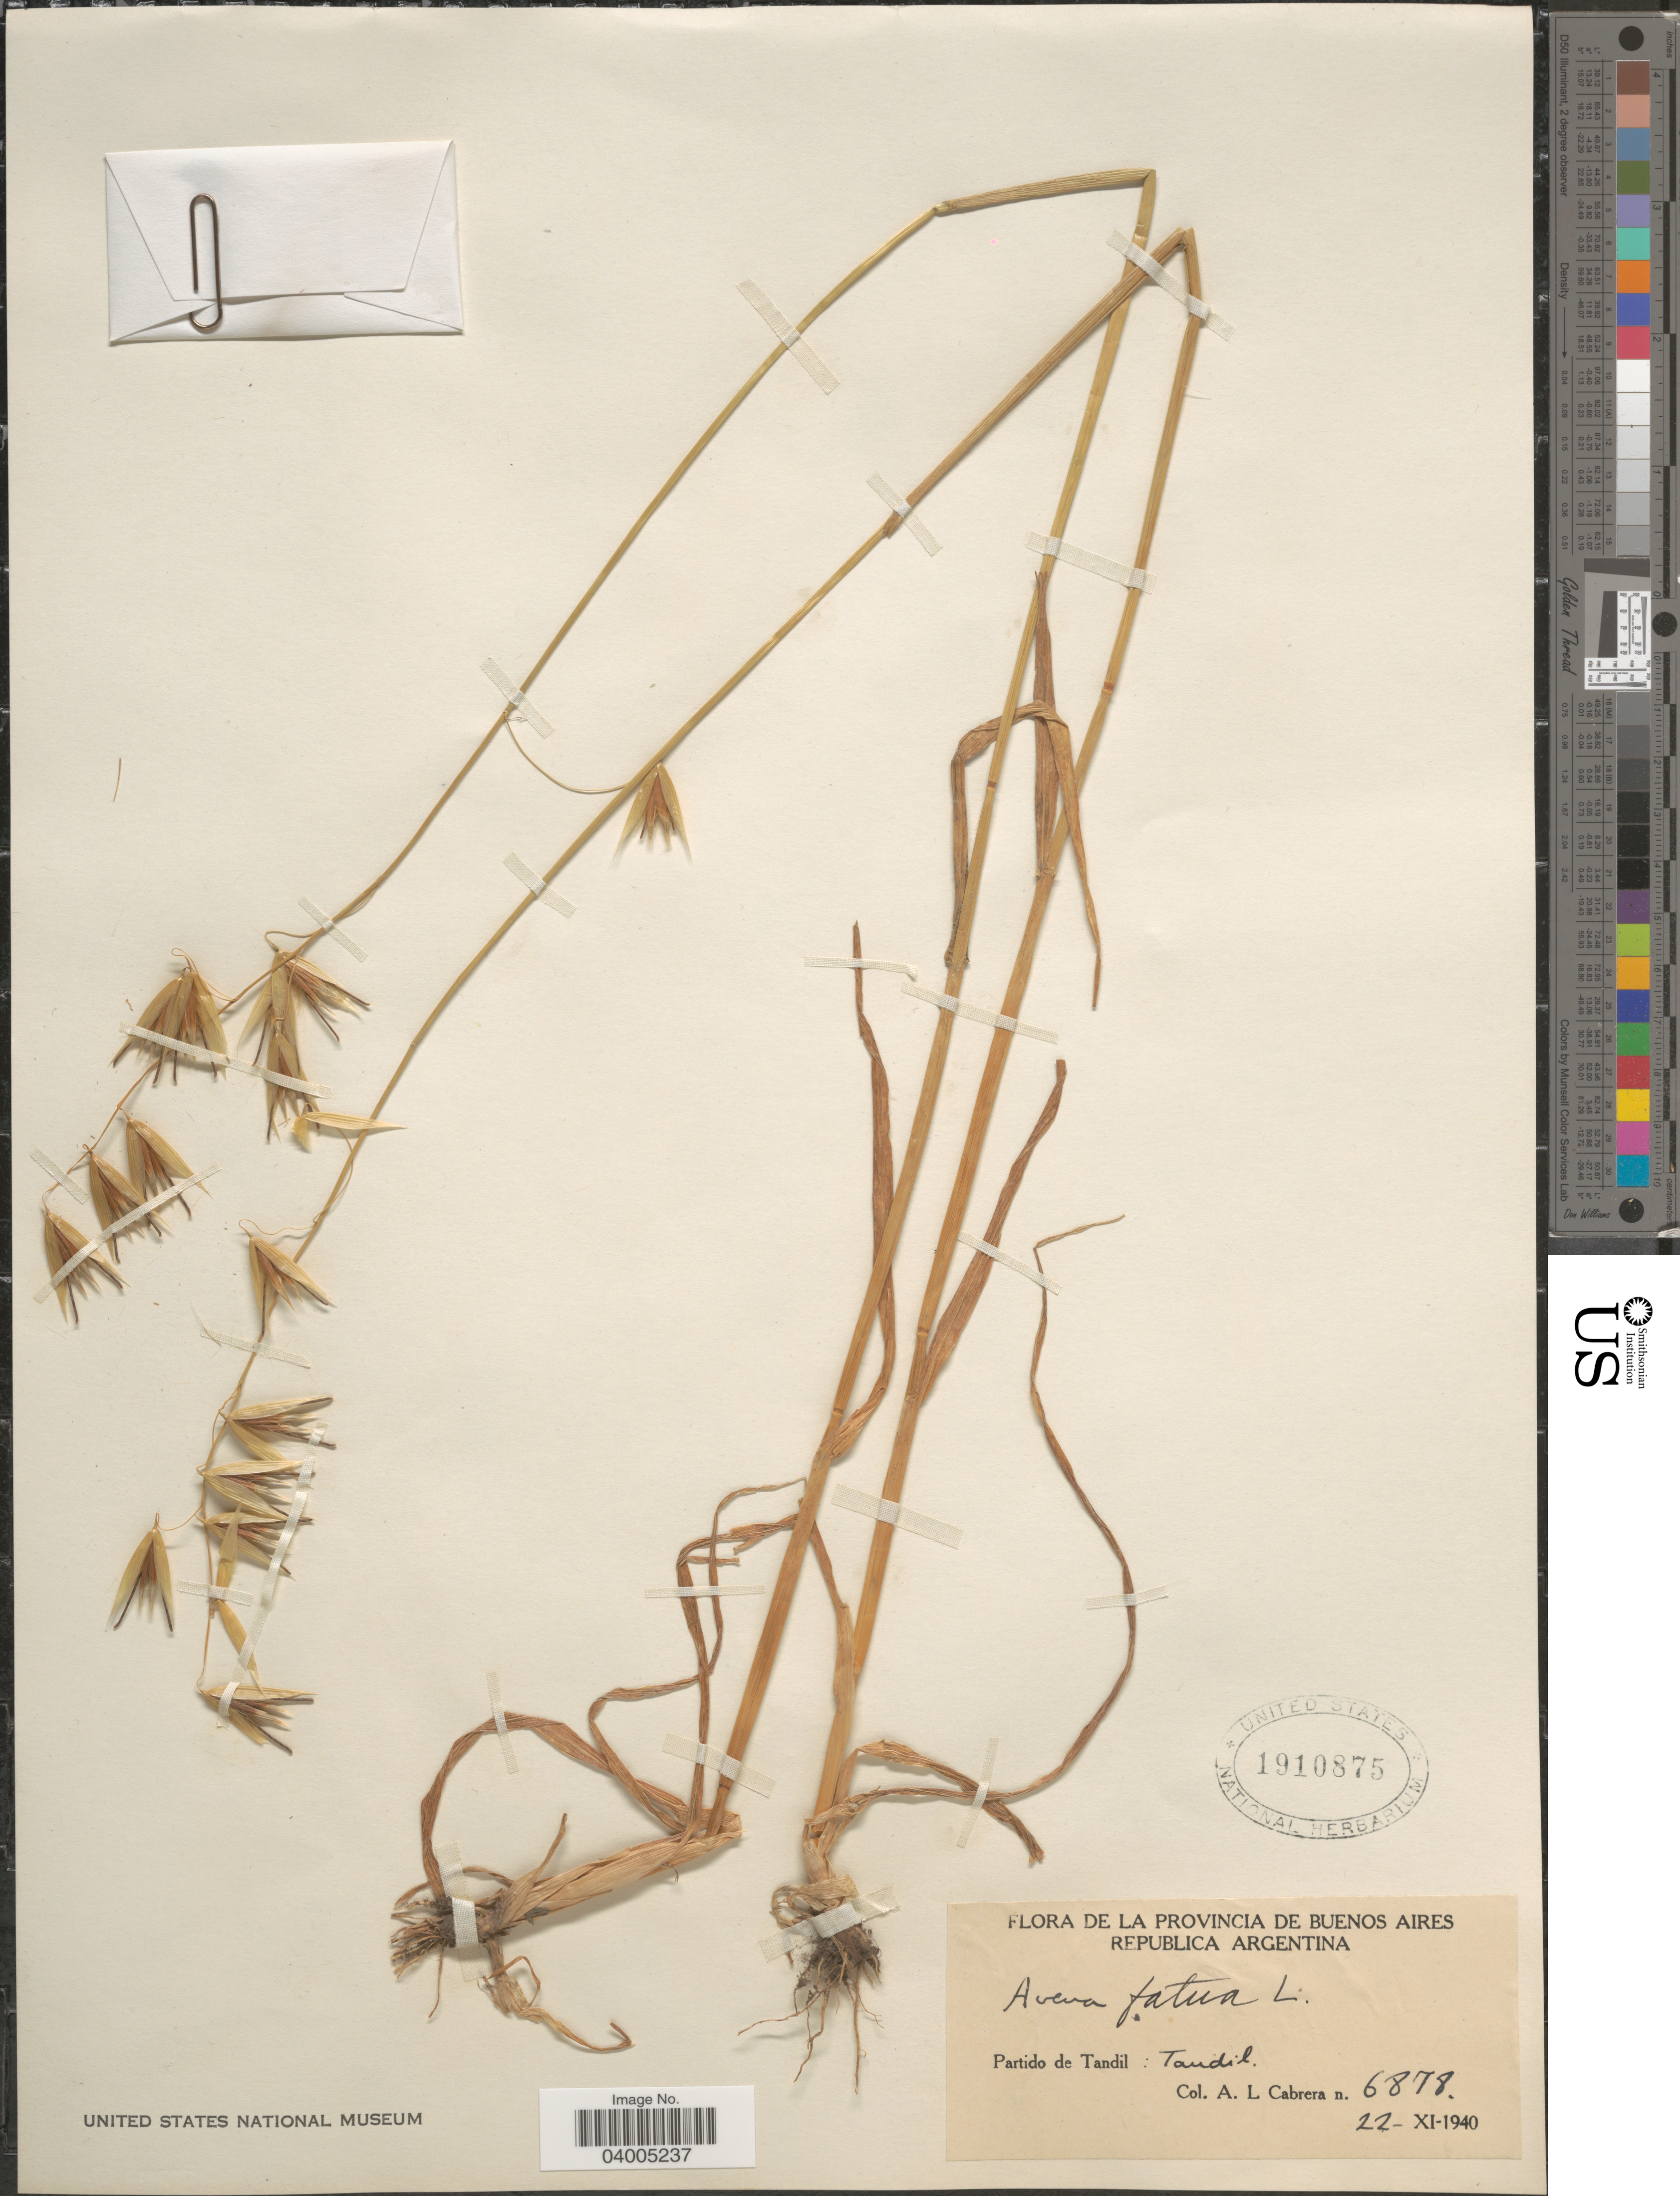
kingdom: Plantae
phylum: Tracheophyta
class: Liliopsida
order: Poales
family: Poaceae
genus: Avena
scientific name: Avena fatua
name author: L.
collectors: A. L. Cabrera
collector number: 6878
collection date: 1940-11-22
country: Argentina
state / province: Buenos Aires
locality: Partido de Tandil: Tandil.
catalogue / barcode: US 1910875